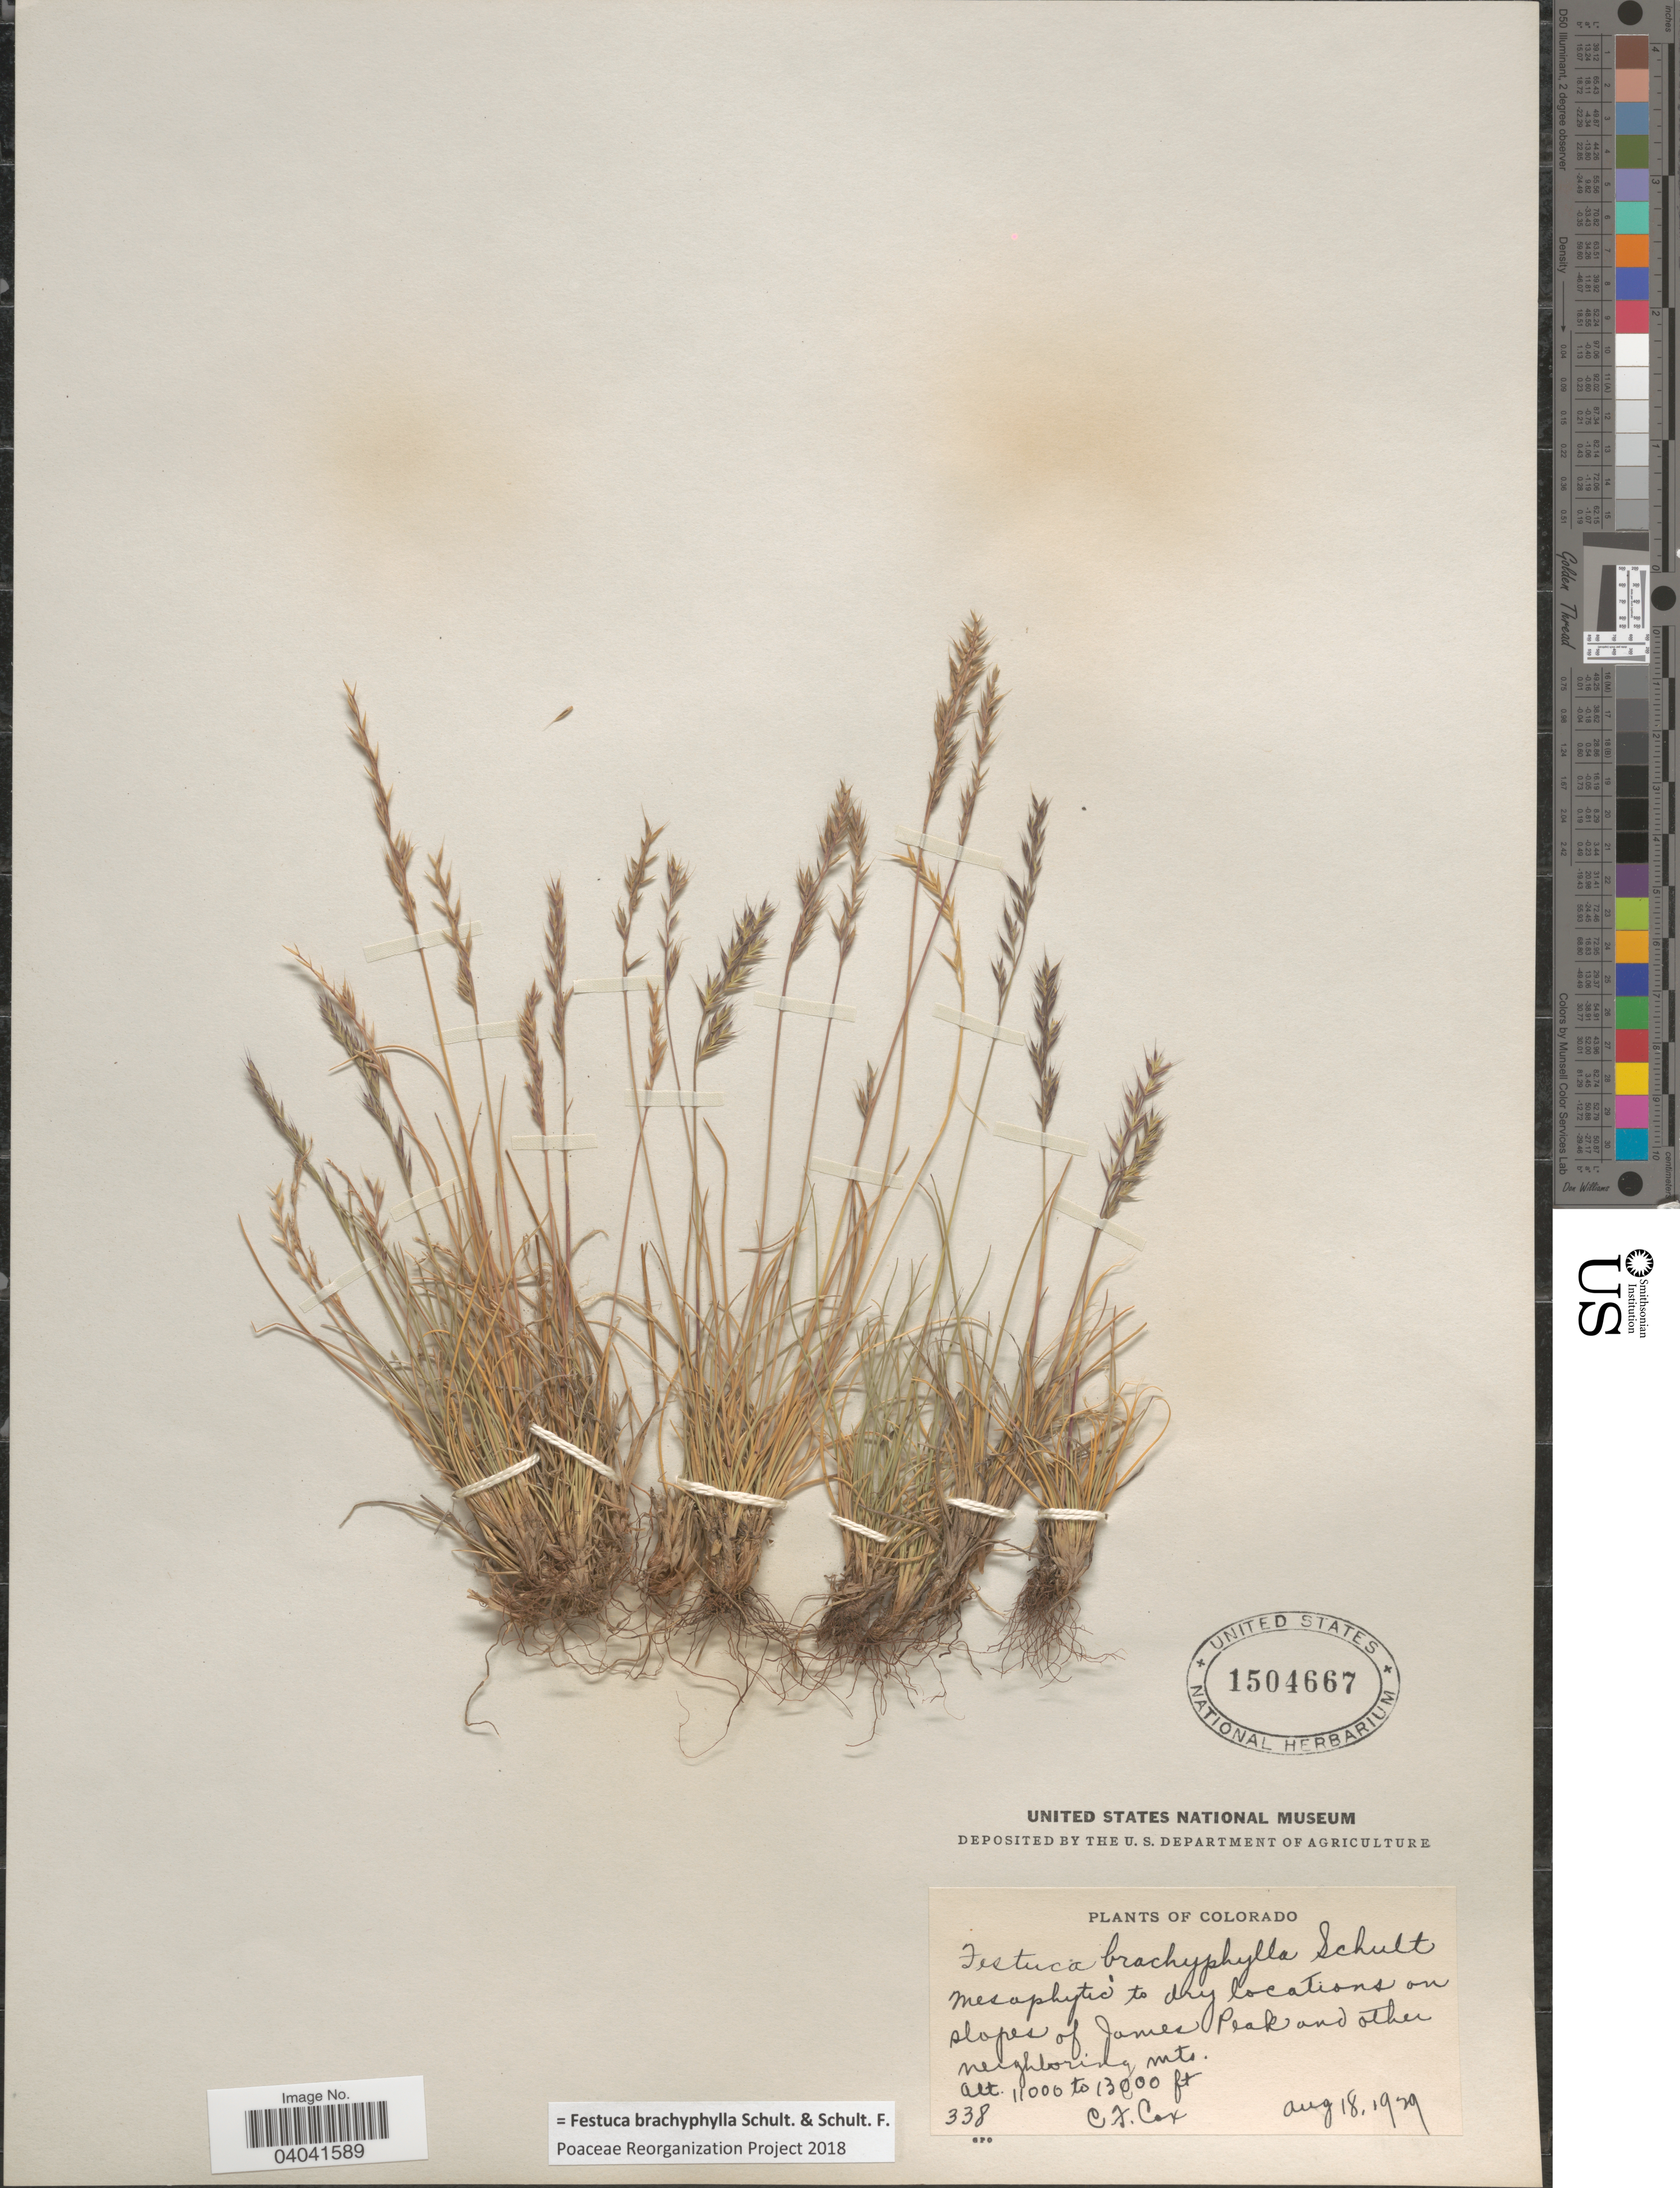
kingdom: Plantae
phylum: Tracheophyta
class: Liliopsida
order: Poales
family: Poaceae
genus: Festuca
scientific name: Festuca brachyphylla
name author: Schult. & Schult. f.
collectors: C. Cox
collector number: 338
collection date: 1929-08-18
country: United States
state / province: Colorado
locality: Mesaphytic to dry location on slopes of James Peak and other neighboring mts.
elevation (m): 3353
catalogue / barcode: US 1504667